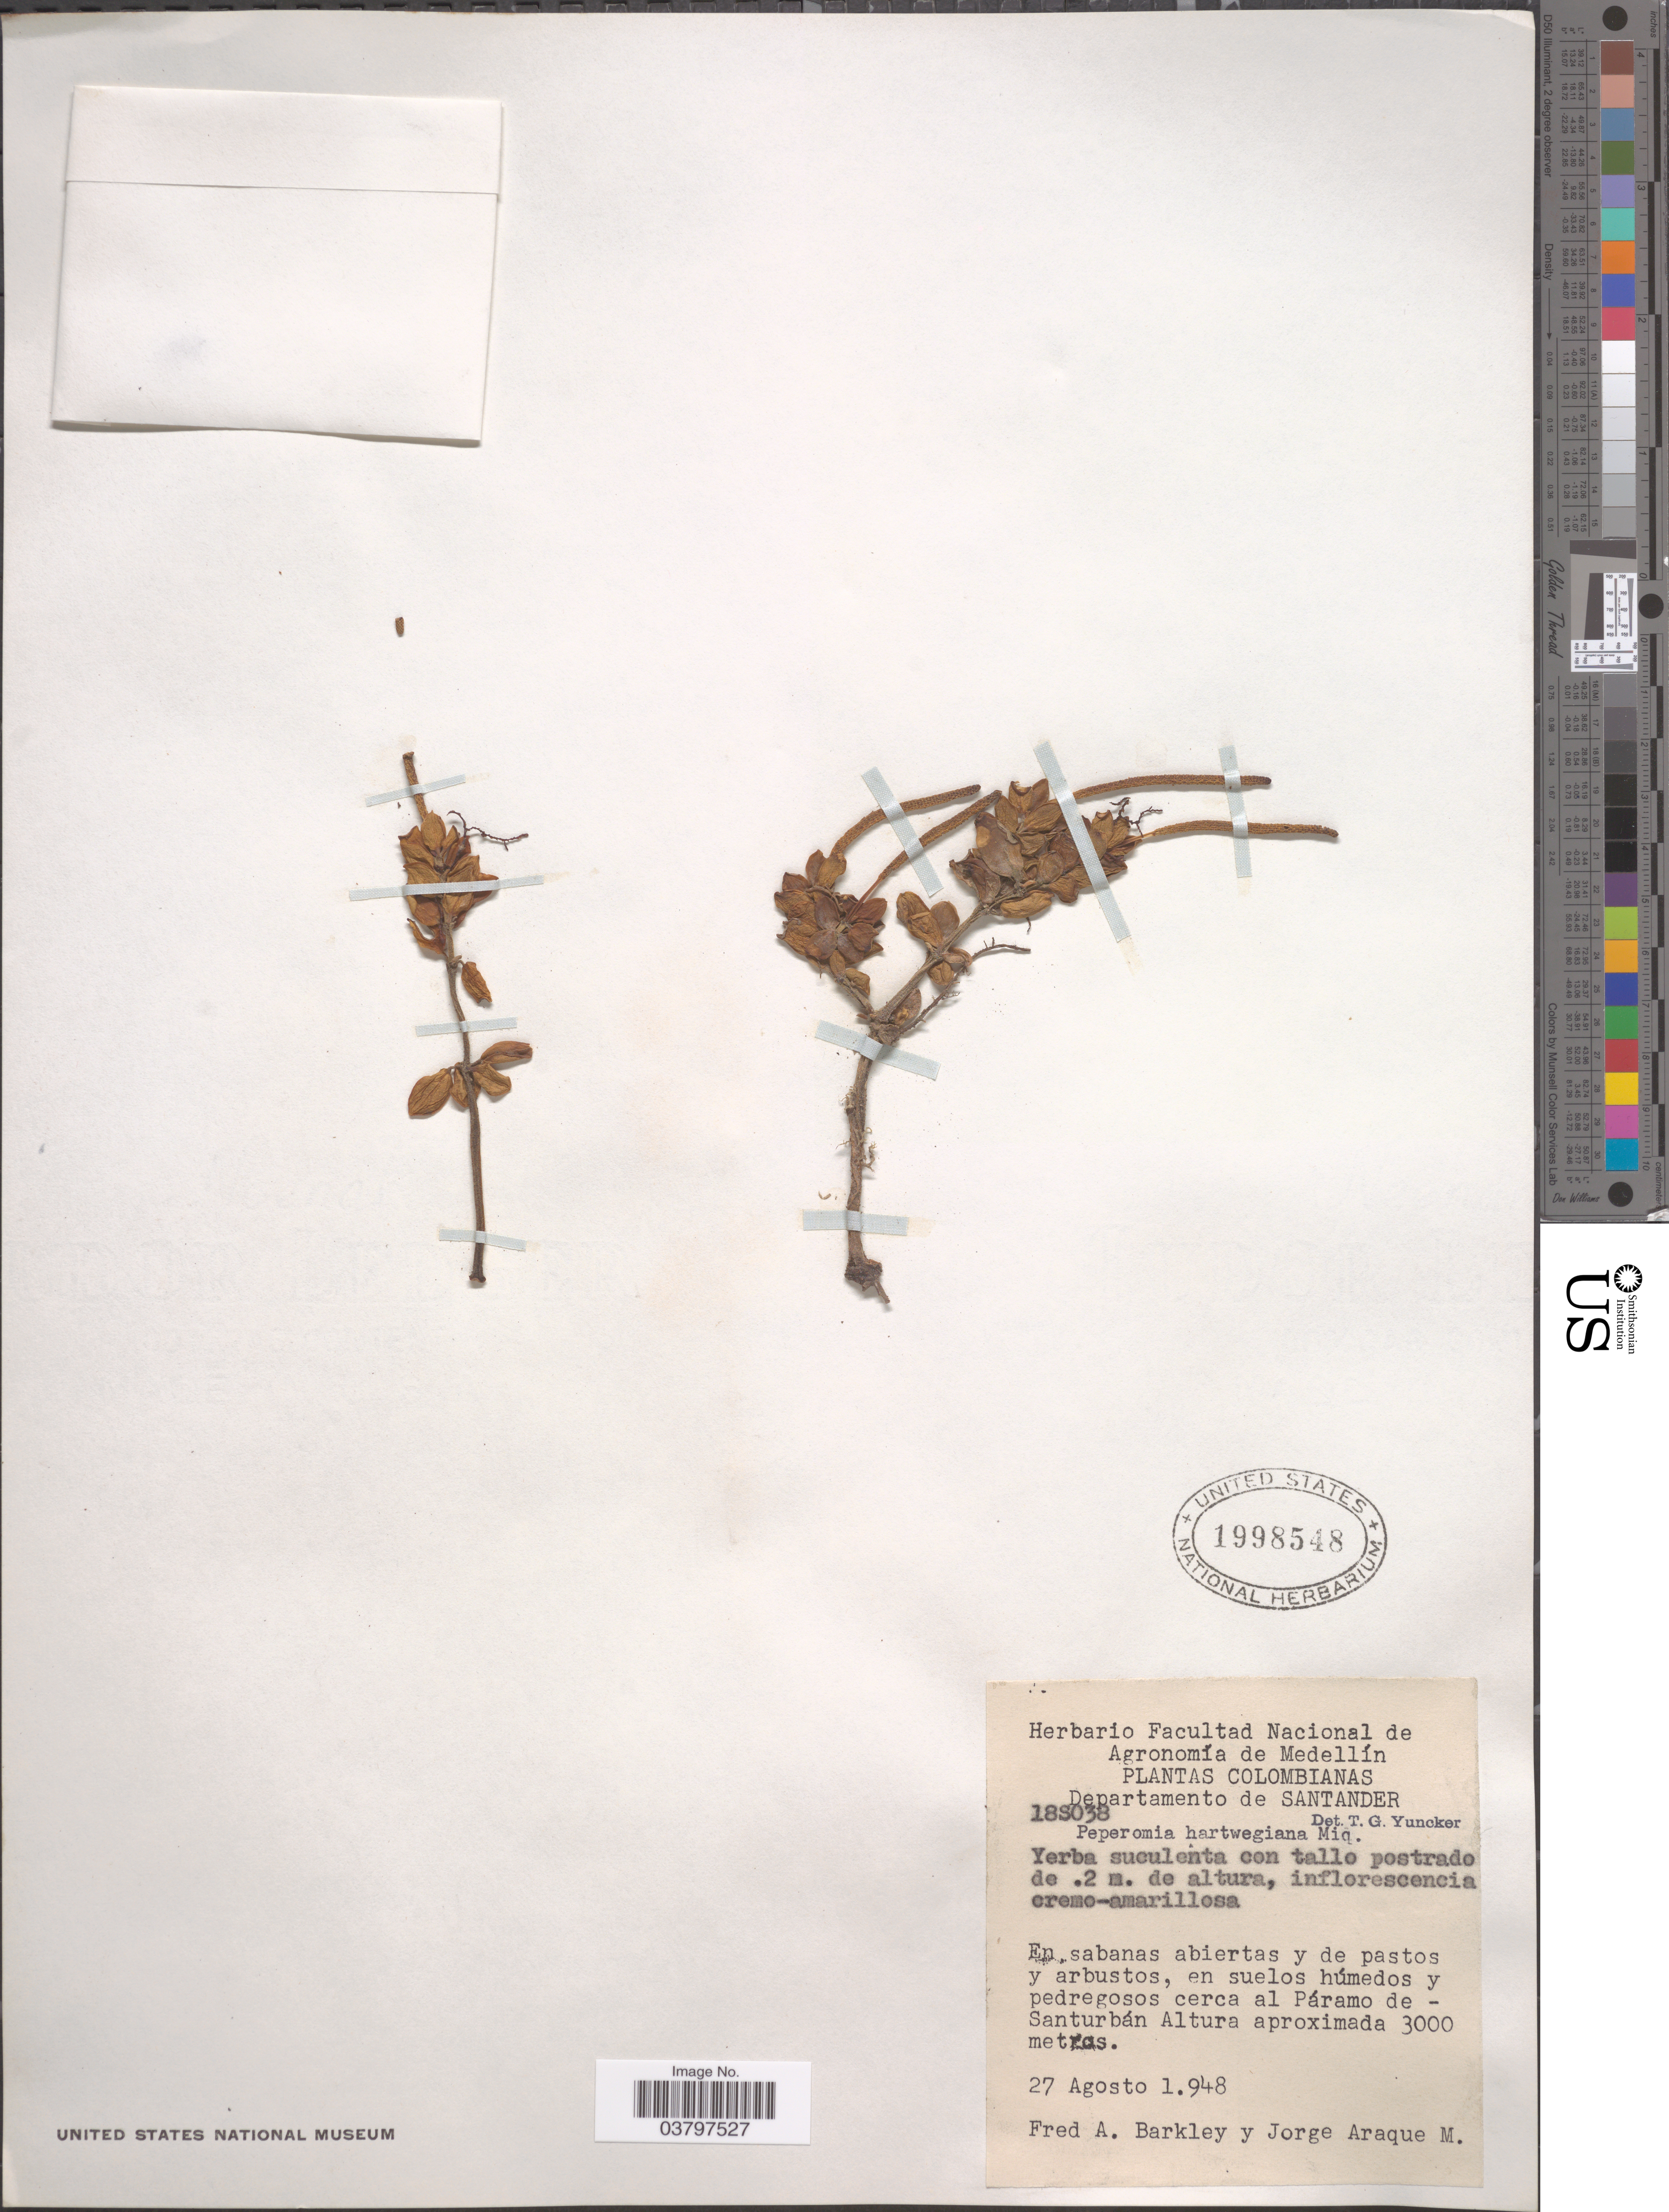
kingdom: Plantae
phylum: Tracheophyta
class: Magnoliopsida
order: Piperales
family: Piperaceae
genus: Peperomia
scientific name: Peperomia hartwegiana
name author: Miq.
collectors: F. A. Barkley & J. Araque Molina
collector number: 18S038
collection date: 1948-08-27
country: Colombia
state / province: Santander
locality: Departamento de Santander. En sabanas abiertas y de pastos y arbustos, en suelos húmedos y pedregosos cerca al Páramo de - Santurbán.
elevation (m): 3000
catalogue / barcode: US 1998548